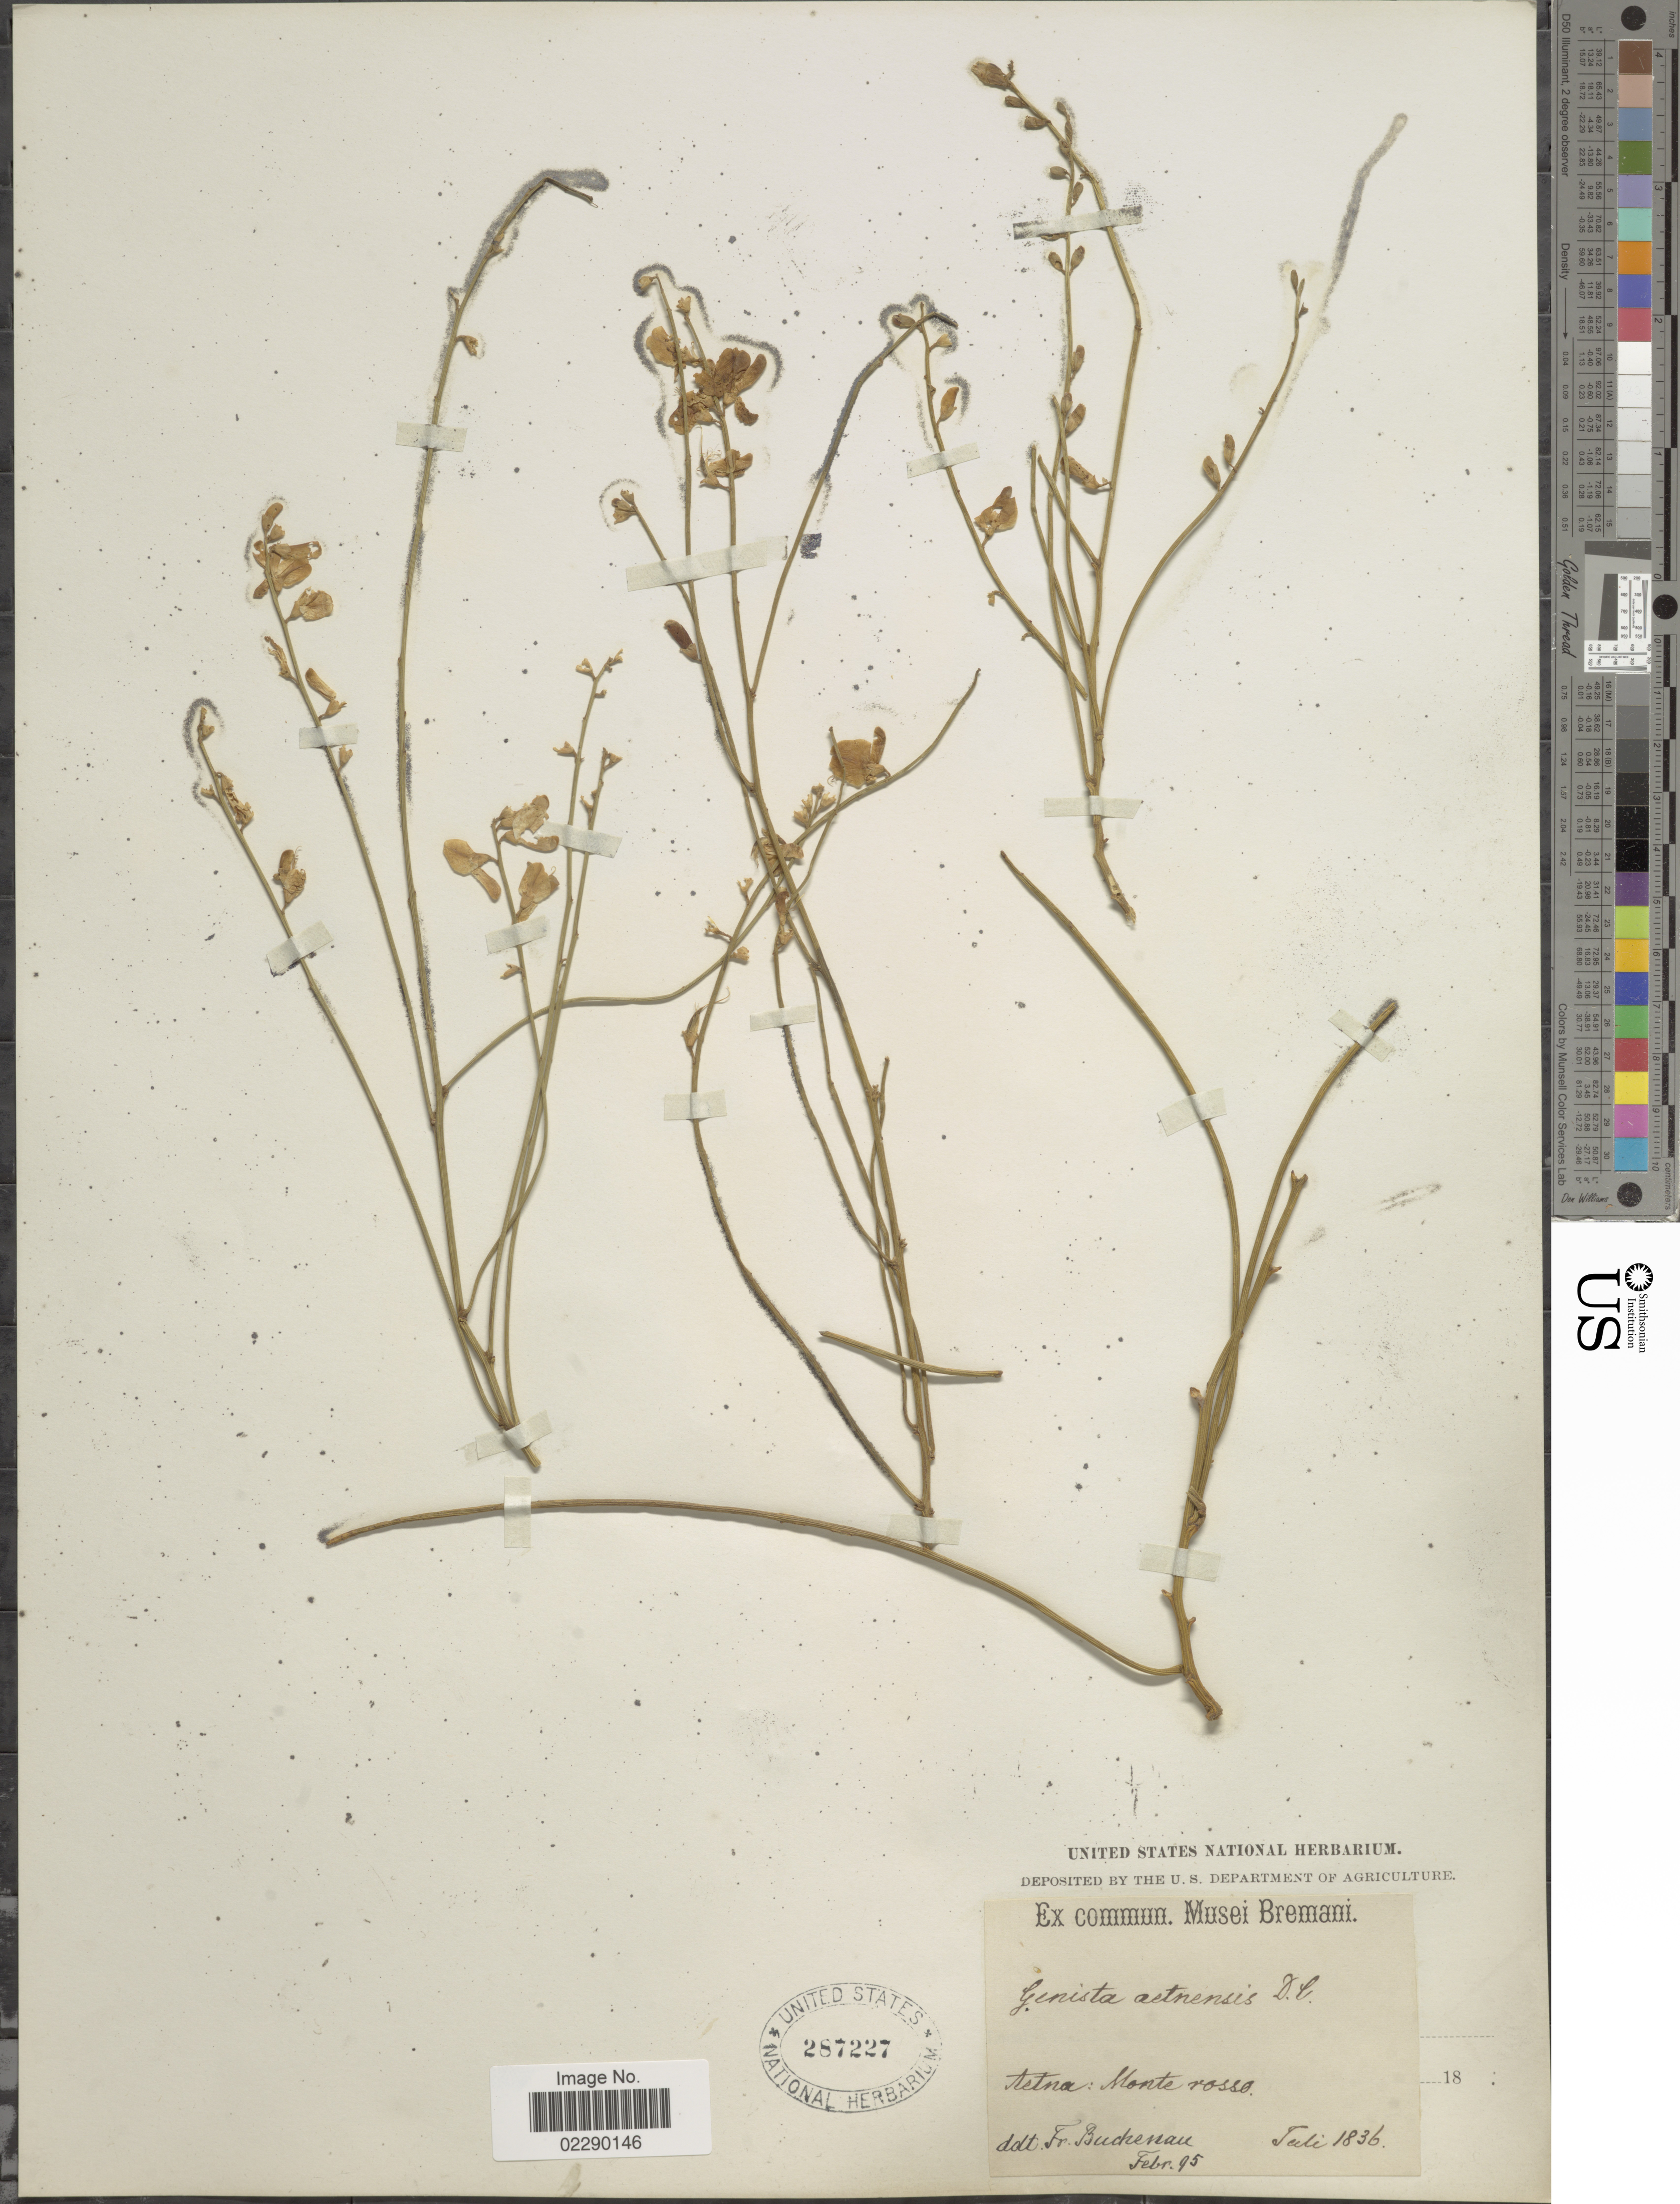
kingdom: Plantae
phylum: Tracheophyta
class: Magnoliopsida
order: Fabales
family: Fabaceae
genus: Genista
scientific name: Genista aetnensis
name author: (Biv.) DC.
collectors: F. Buchenau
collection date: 1836-07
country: Italy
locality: Etna: Monte rosso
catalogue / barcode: US 287227